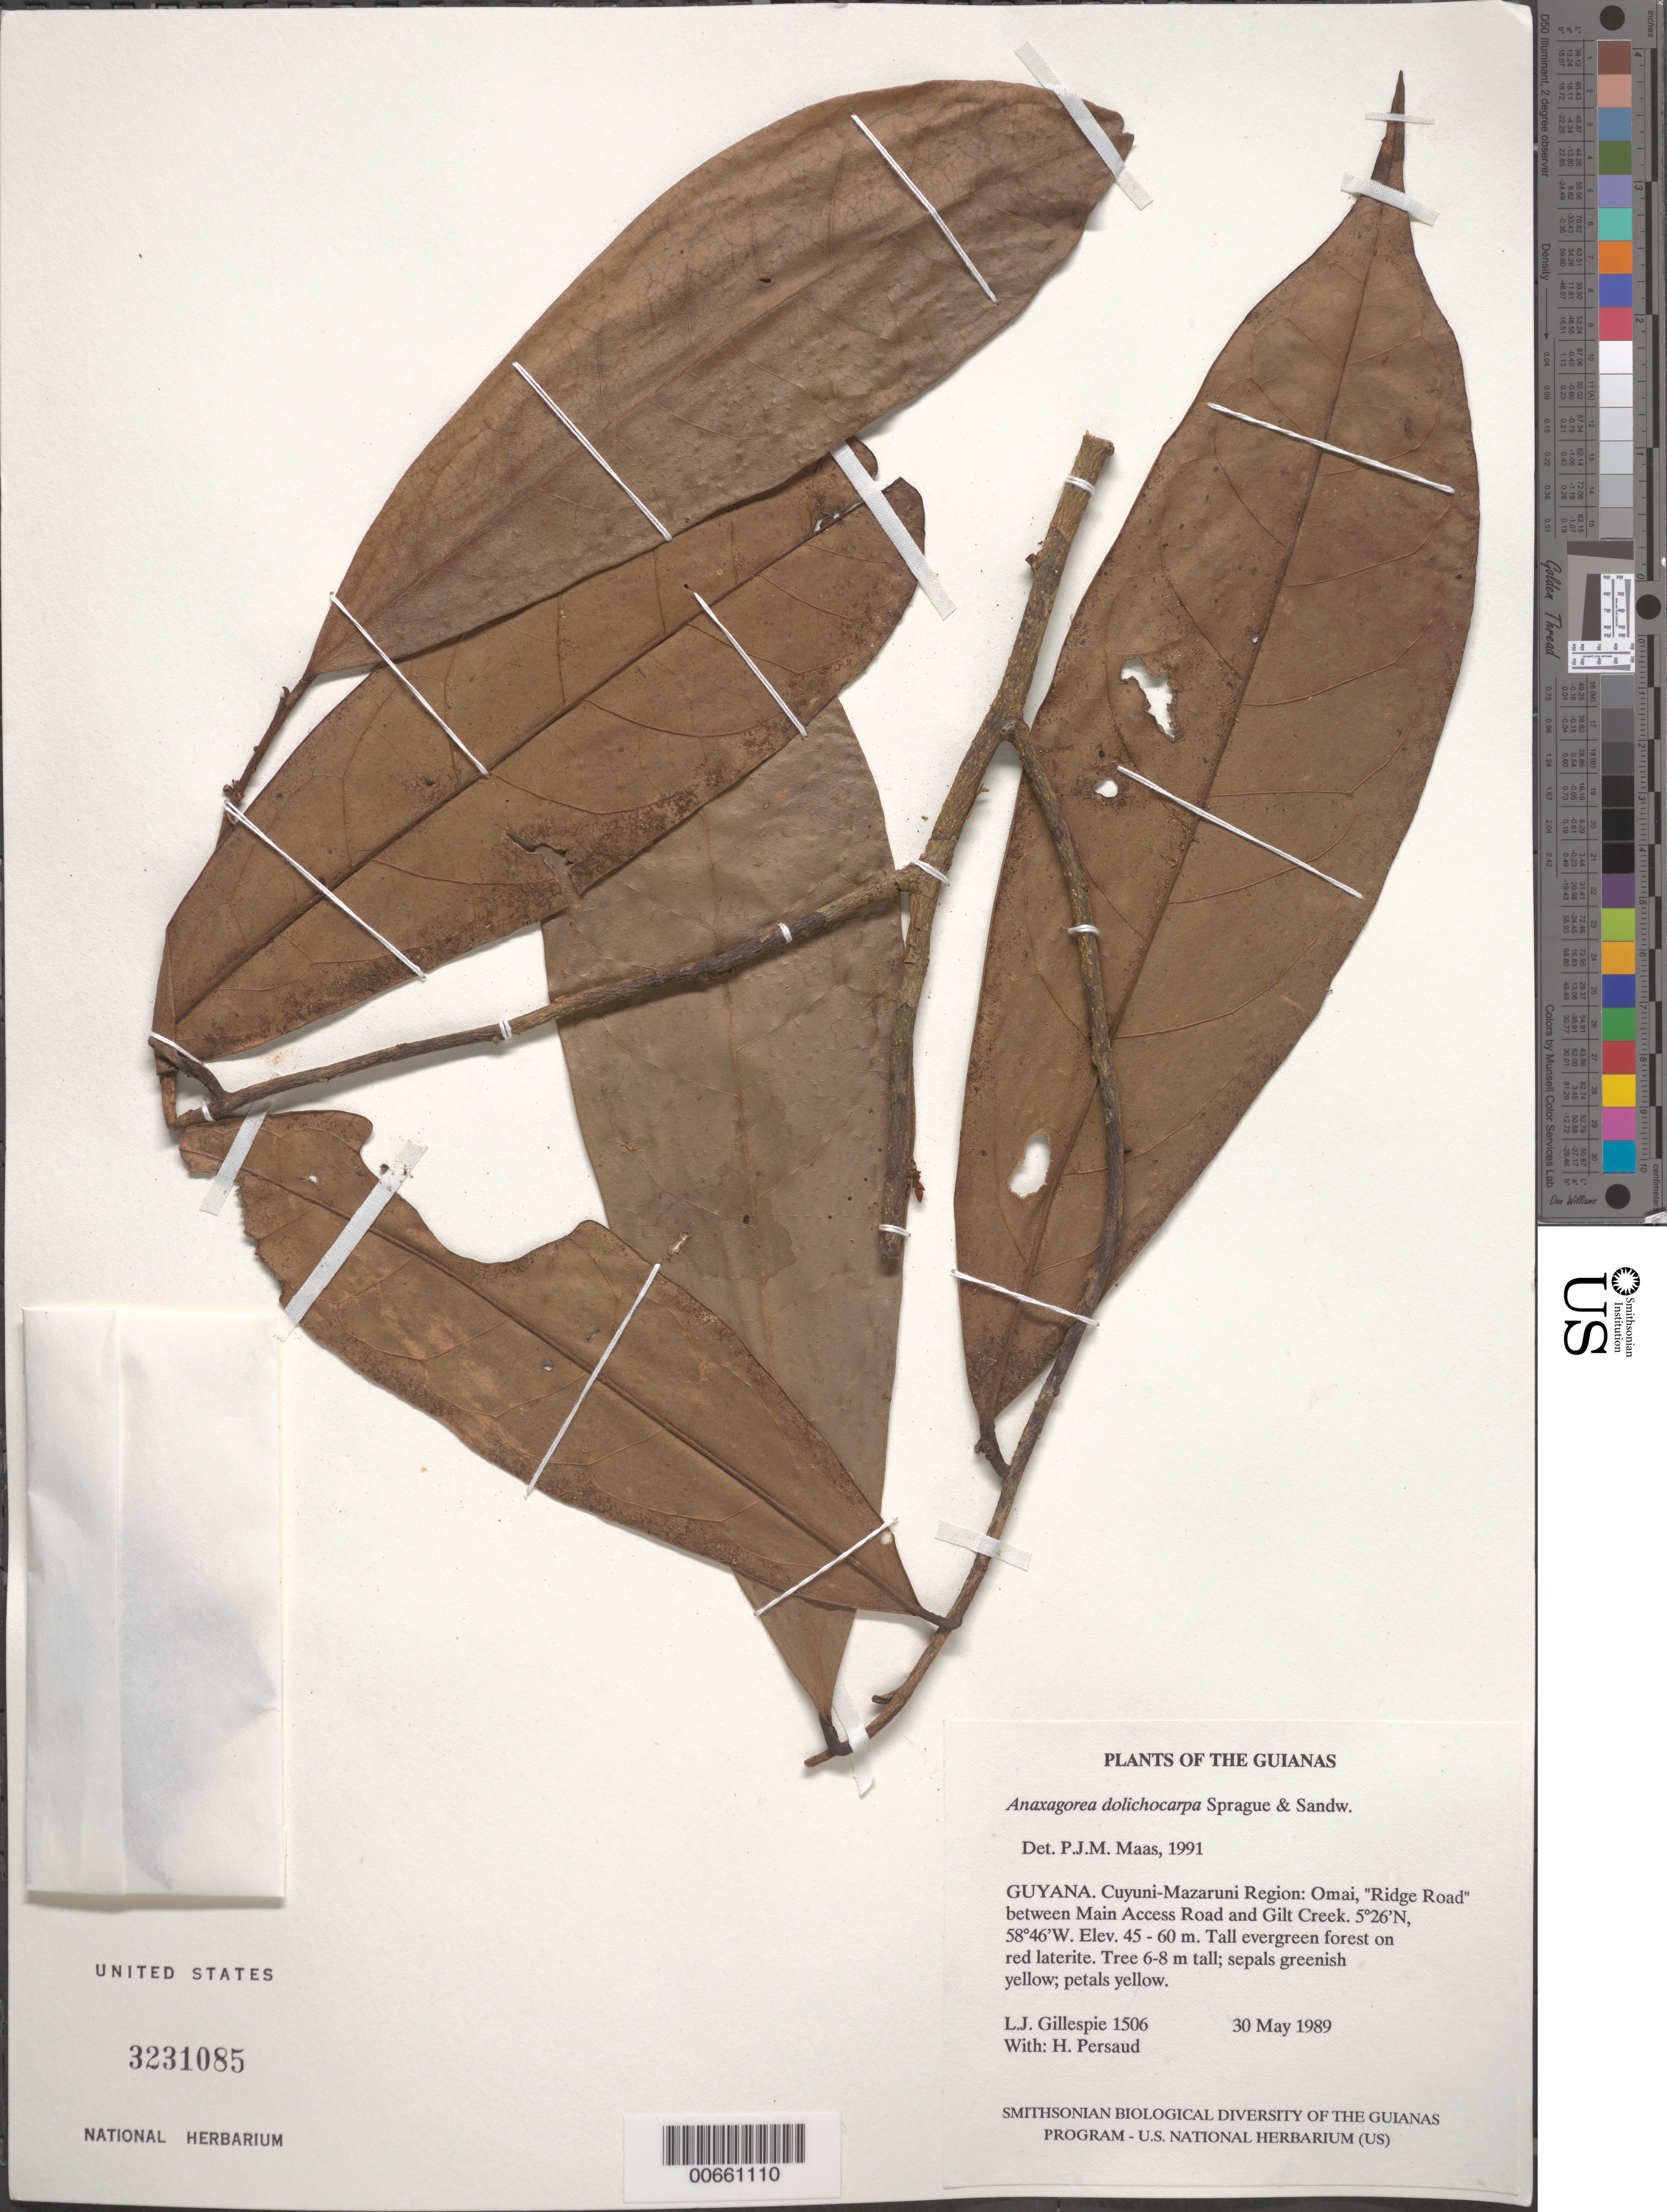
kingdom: Plantae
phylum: Tracheophyta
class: Magnoliopsida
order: Magnoliales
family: Annonaceae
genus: Anaxagorea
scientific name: Anaxagorea dolichocarpa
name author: Sprague & Sandwith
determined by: Maas, Paul J. M.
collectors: L. J. Gillespie & H. Persaud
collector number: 1506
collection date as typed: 30 May 1989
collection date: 1989-05-30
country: Guyana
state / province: Cuyuni-Mazaruni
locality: Omai, "Ridge Road" between Main Access Road and Gilt Creek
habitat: Tall evergreen forest on red laterite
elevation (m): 45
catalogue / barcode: US 3231085